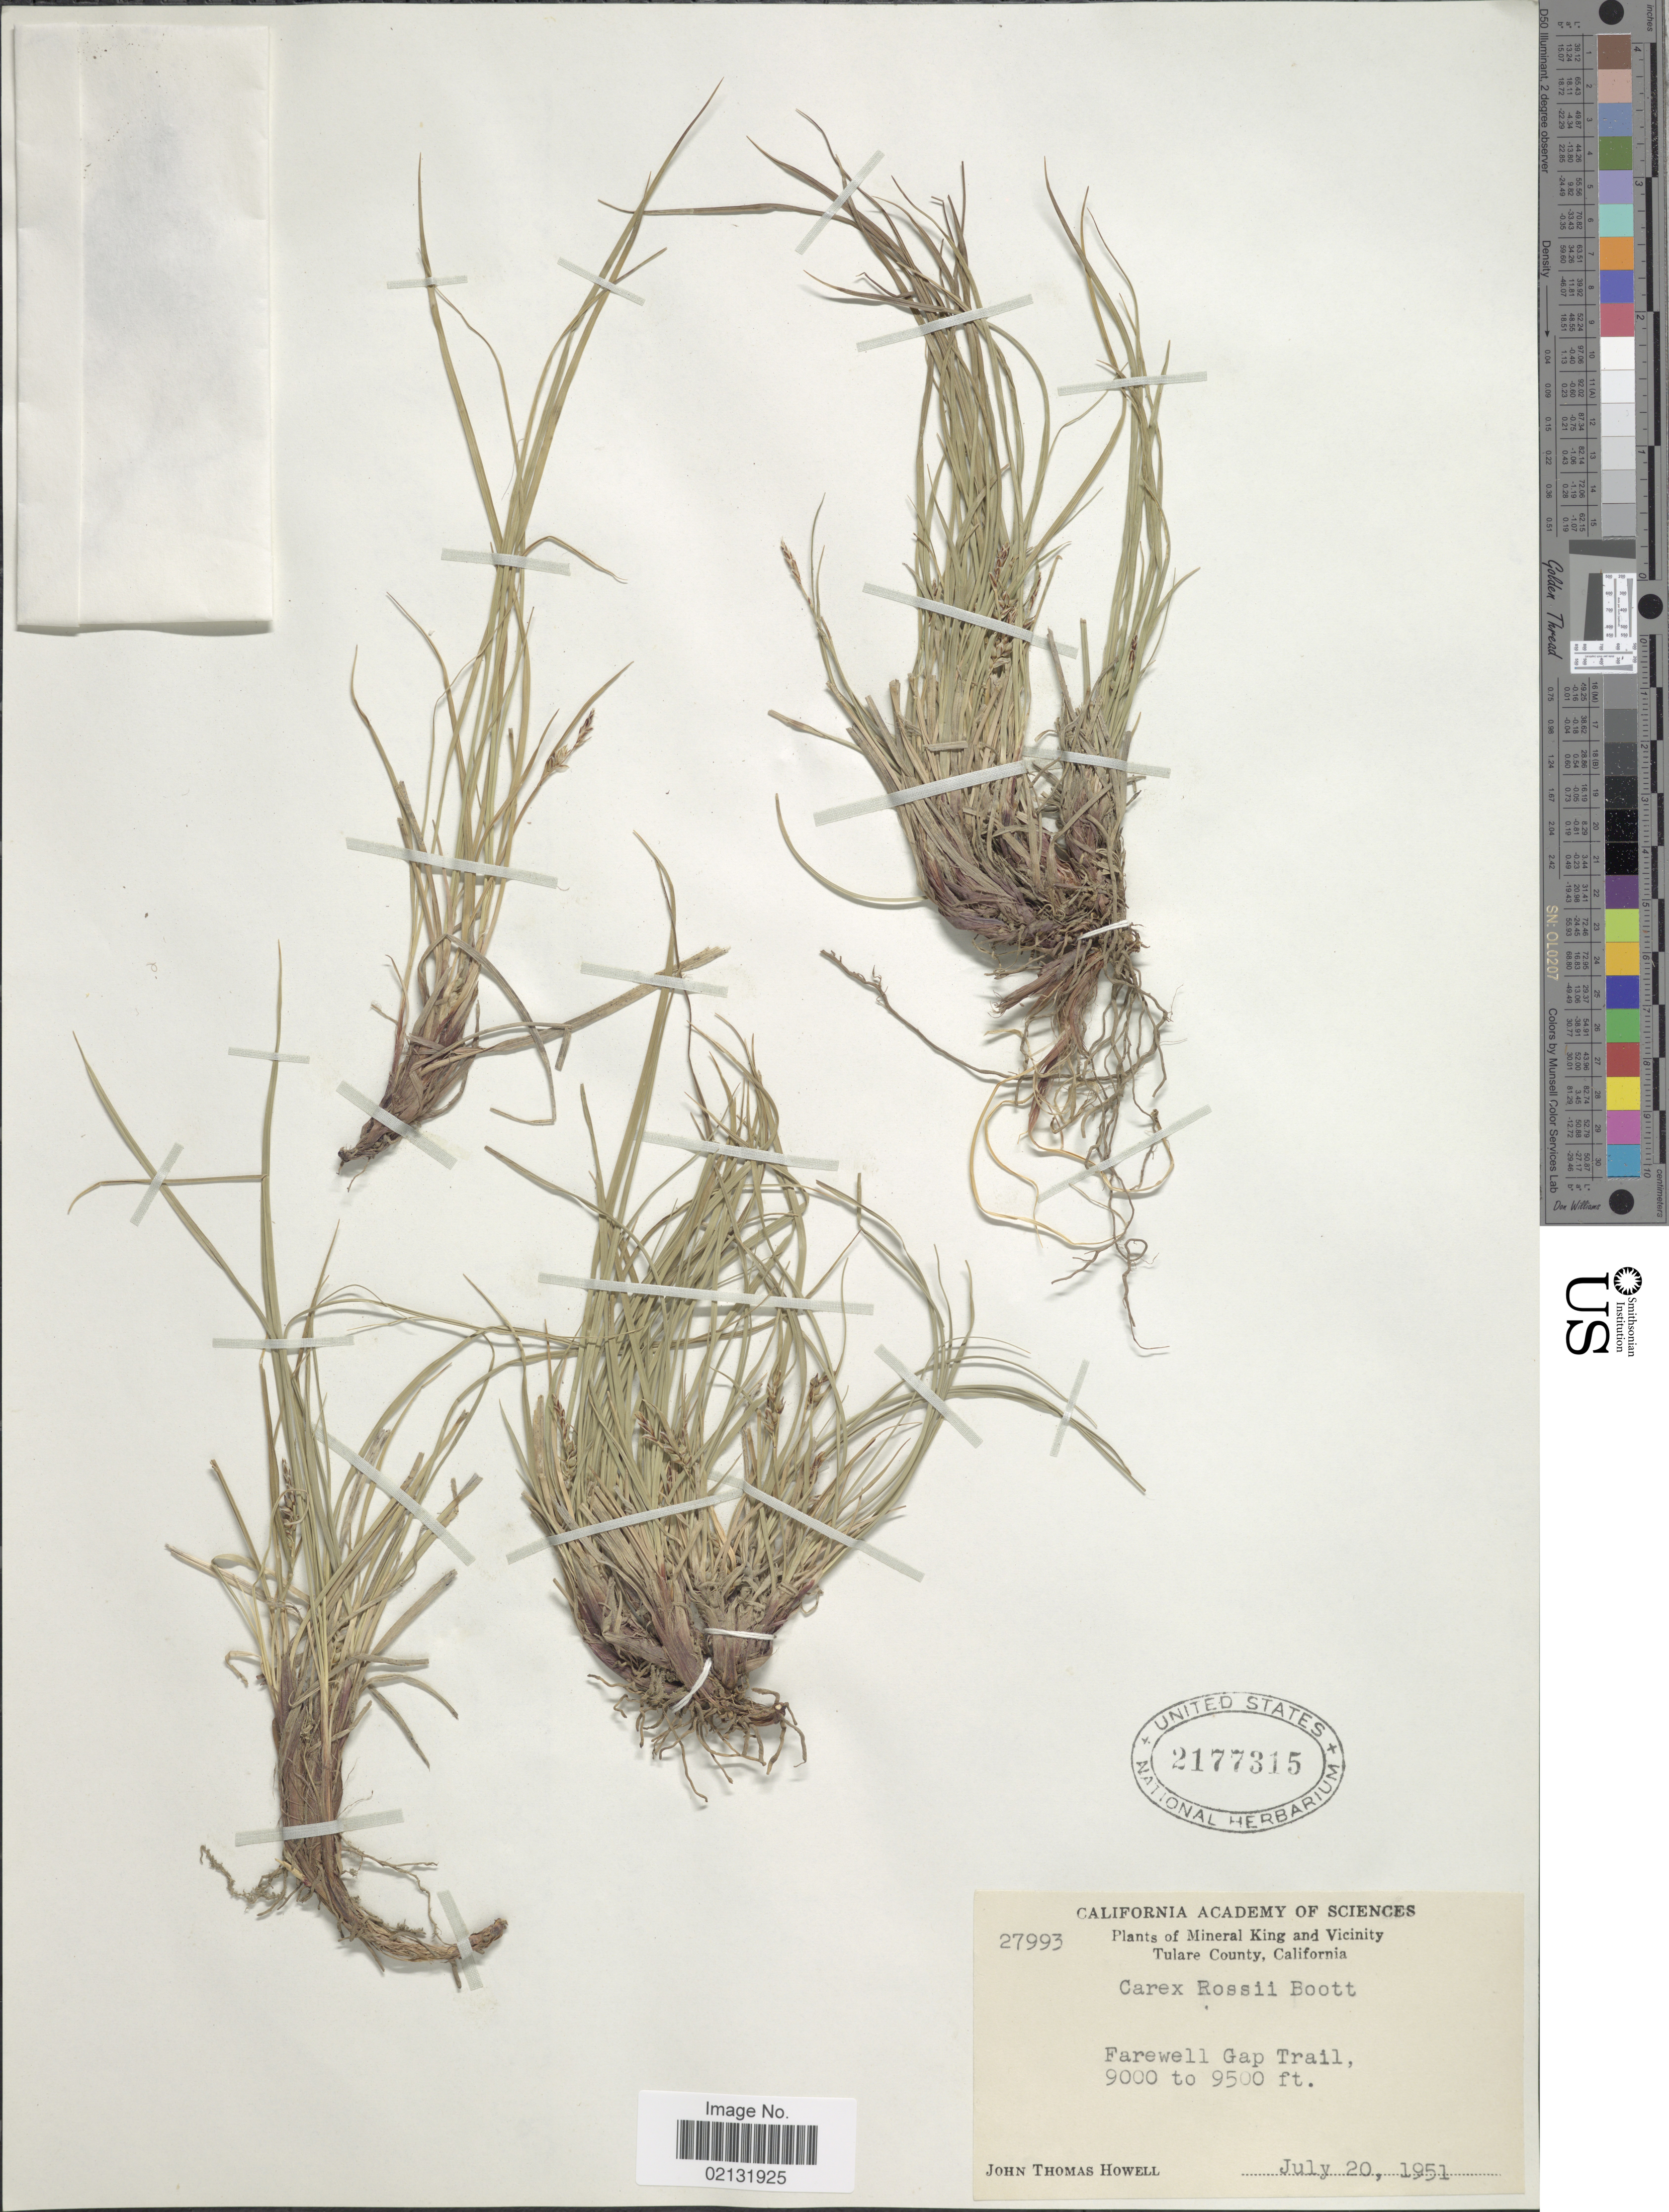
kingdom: Plantae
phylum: Tracheophyta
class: Liliopsida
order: Poales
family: Cyperaceae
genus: Carex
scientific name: Carex rossii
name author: Boott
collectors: J. T. Howell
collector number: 27993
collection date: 1951-07-20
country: United States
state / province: California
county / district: Tulare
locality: Mineral King and Vicinity Tulare County, California. Farewell Gap Trail.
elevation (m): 2743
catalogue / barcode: US 2177315